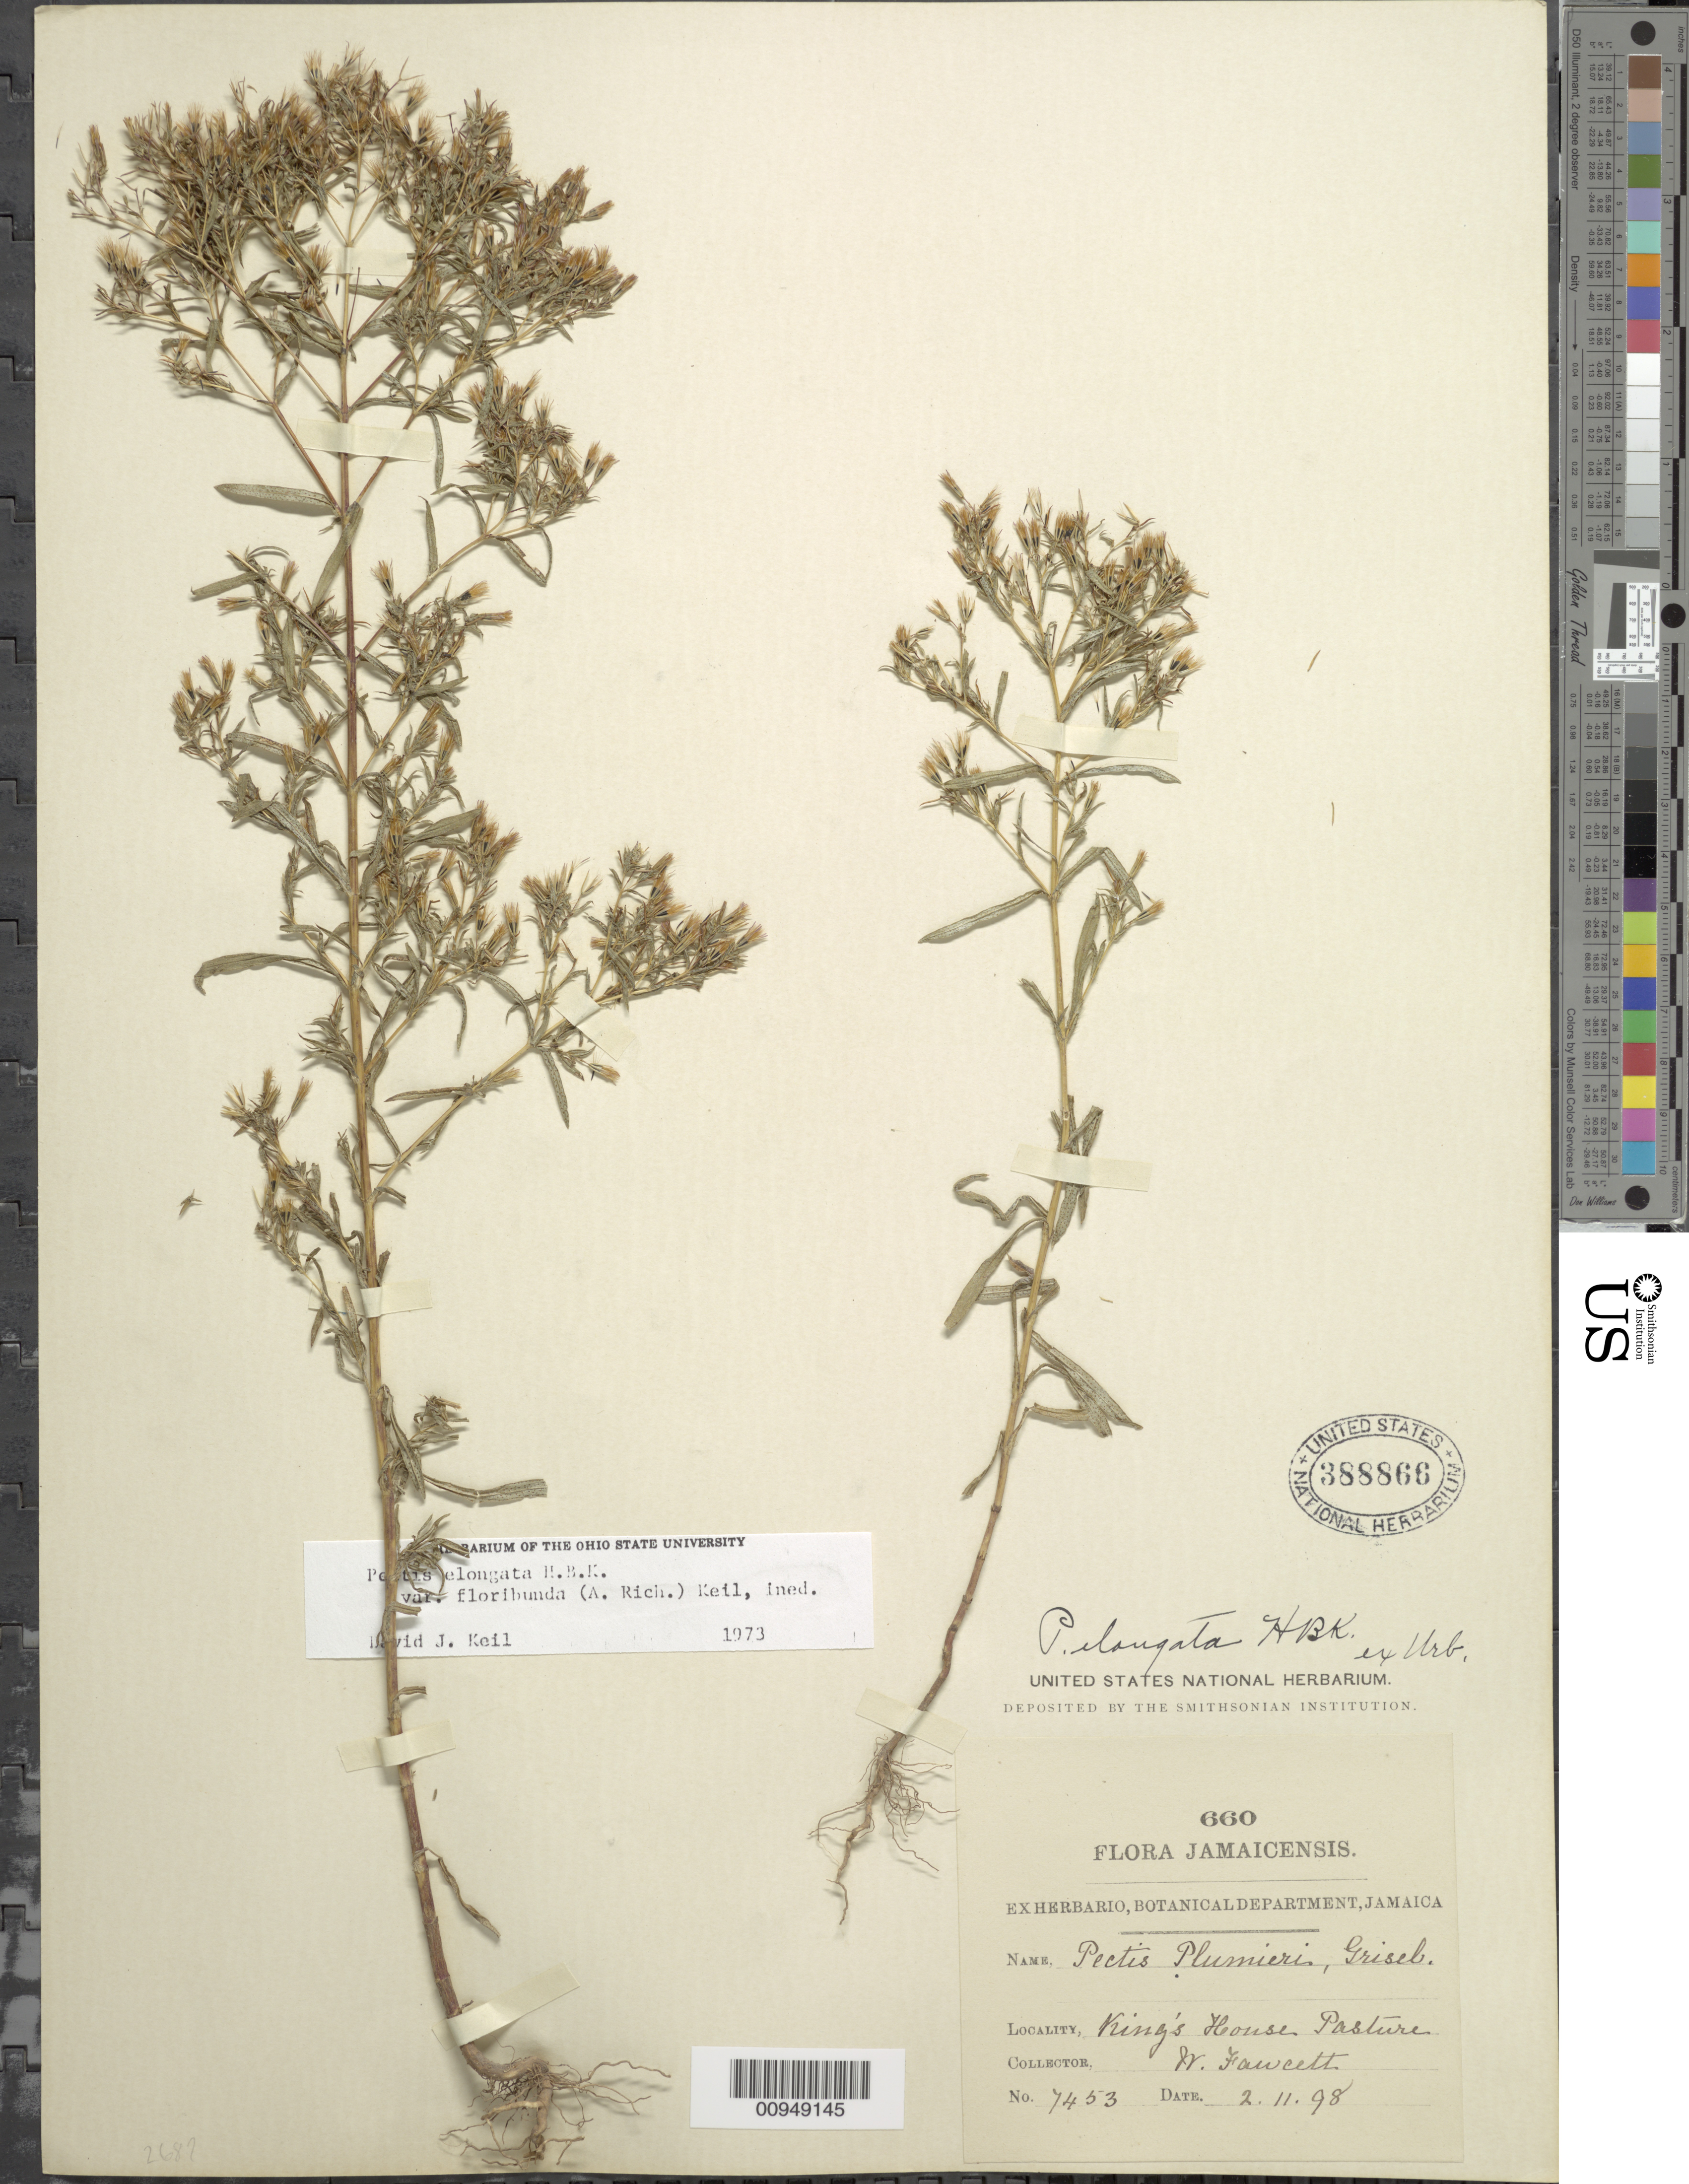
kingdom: Plantae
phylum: Tracheophyta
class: Magnoliopsida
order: Asterales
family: Asteraceae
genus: Pectis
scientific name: Pectis elongata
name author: Kunth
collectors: W. Fawcett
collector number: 7453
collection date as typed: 02 Nov 1898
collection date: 1898-11-02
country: Jamaica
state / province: Saint Andrew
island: Jamaica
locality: King's House Pasture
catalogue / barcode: US 388866